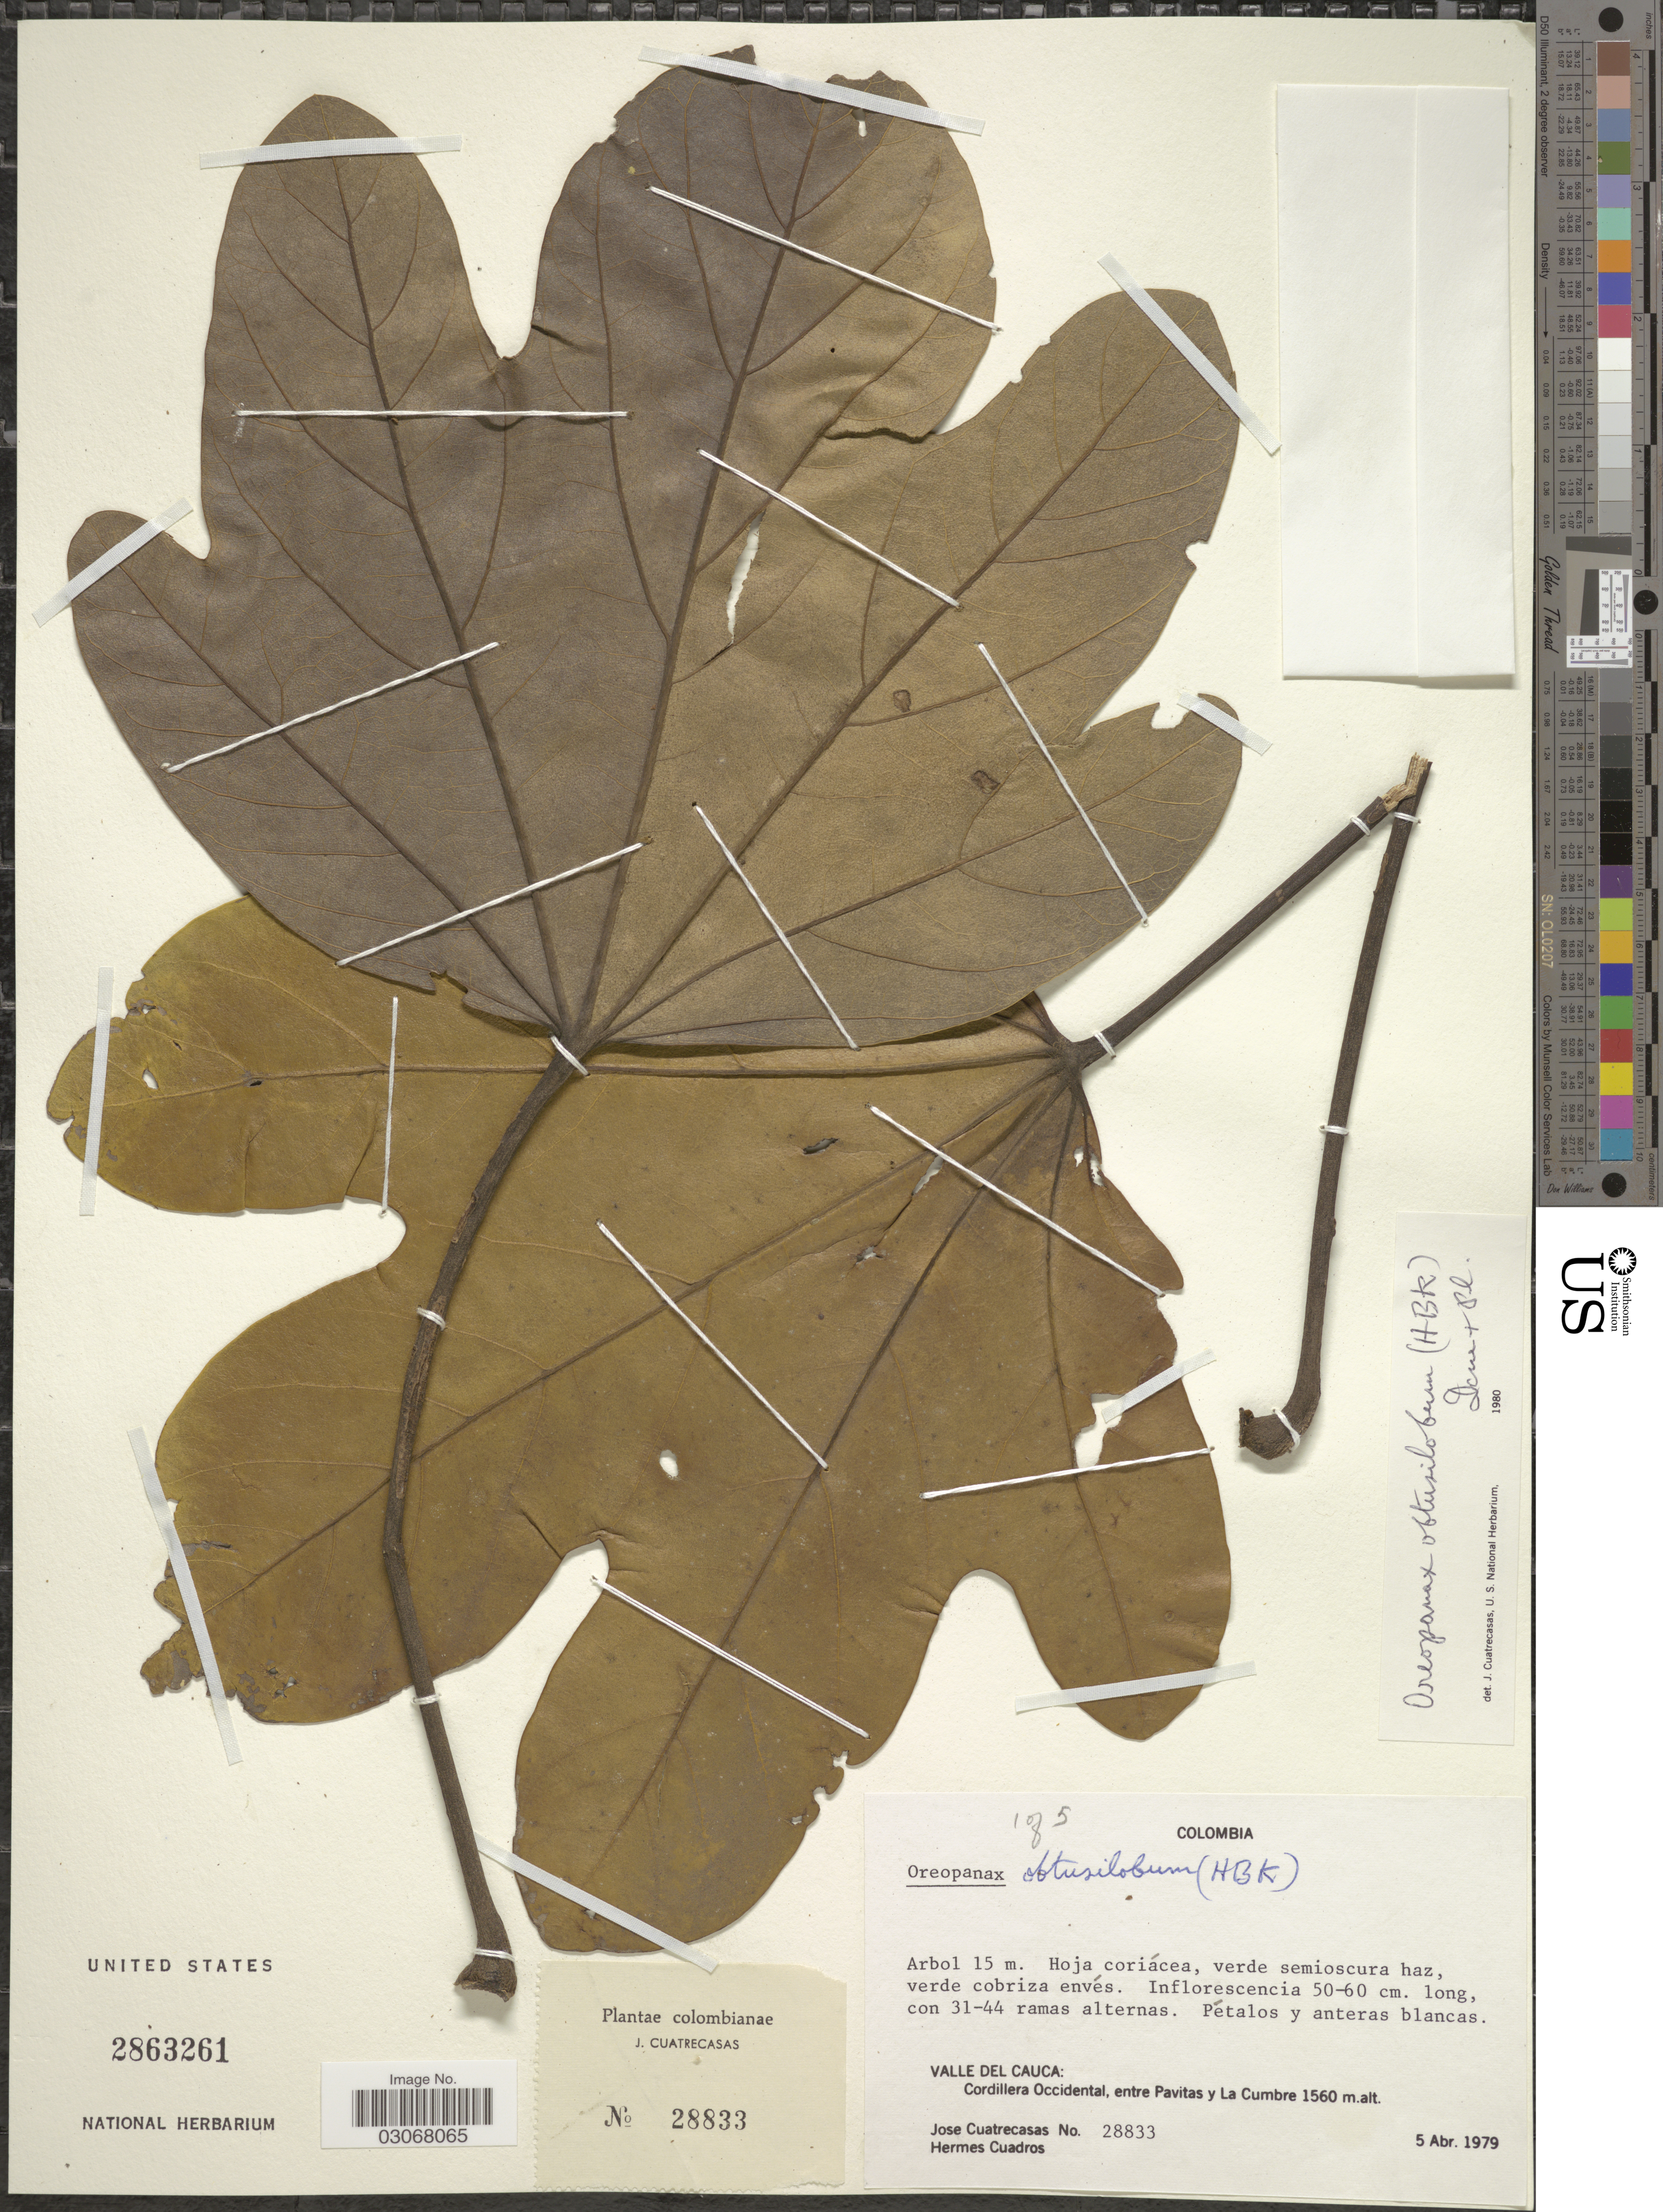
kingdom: Plantae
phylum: Tracheophyta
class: Magnoliopsida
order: Apiales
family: Araliaceae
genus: Oreopanax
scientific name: Oreopanax obtusilobus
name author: (Willd. ex Schult.) Decne. & Planch.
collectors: J. Cuatrecasas & H. Cuadros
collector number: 28833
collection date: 1979-04-05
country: Colombia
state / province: Valle del Cauca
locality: Valle del Cauca: Cordillera Occidental, entre Pavitas y La Cumbre.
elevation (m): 1560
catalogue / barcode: US 2863261